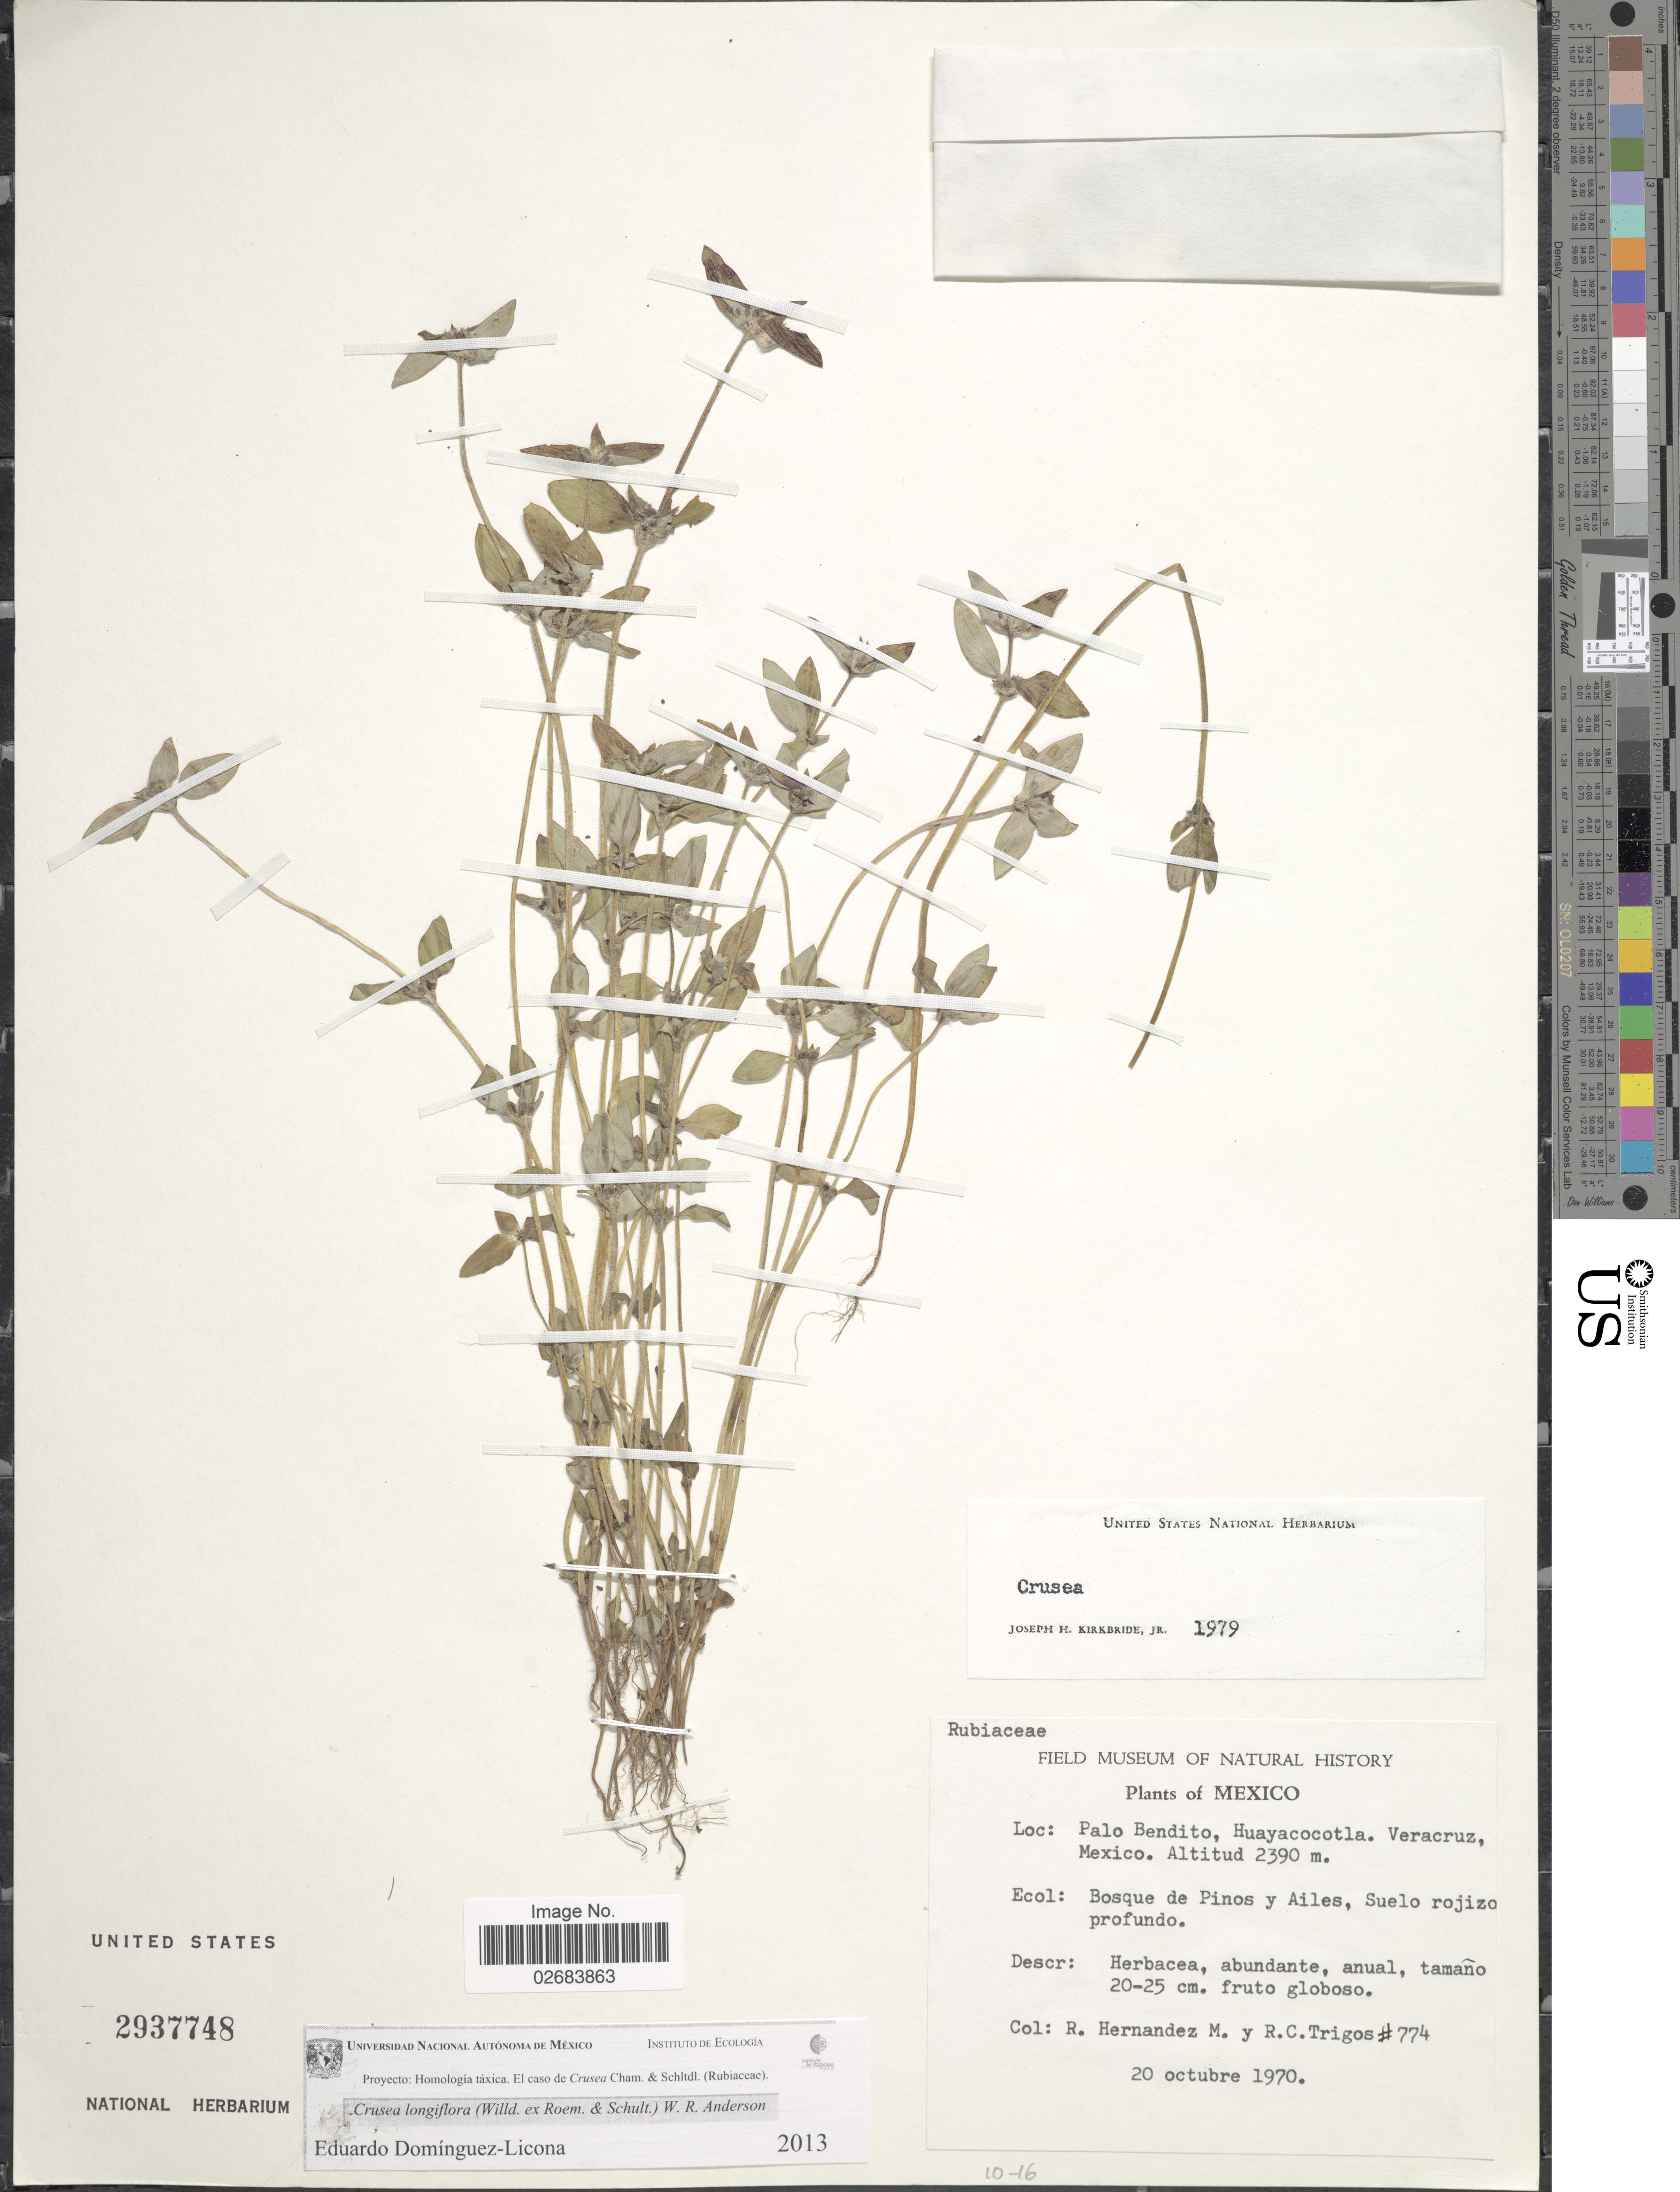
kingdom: Plantae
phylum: Tracheophyta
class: Magnoliopsida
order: Gentianales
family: Rubiaceae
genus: Crusea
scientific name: Crusea longiflora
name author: (Willd. ex Roem. & Schult.) W.R. Anderson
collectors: R. Hernández M. & R. Trigos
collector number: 774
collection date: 1970-10-20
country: Mexico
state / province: Veracruz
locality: Palo Bendito, Huayacocotla, Veracruz.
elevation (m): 2390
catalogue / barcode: US 2937748